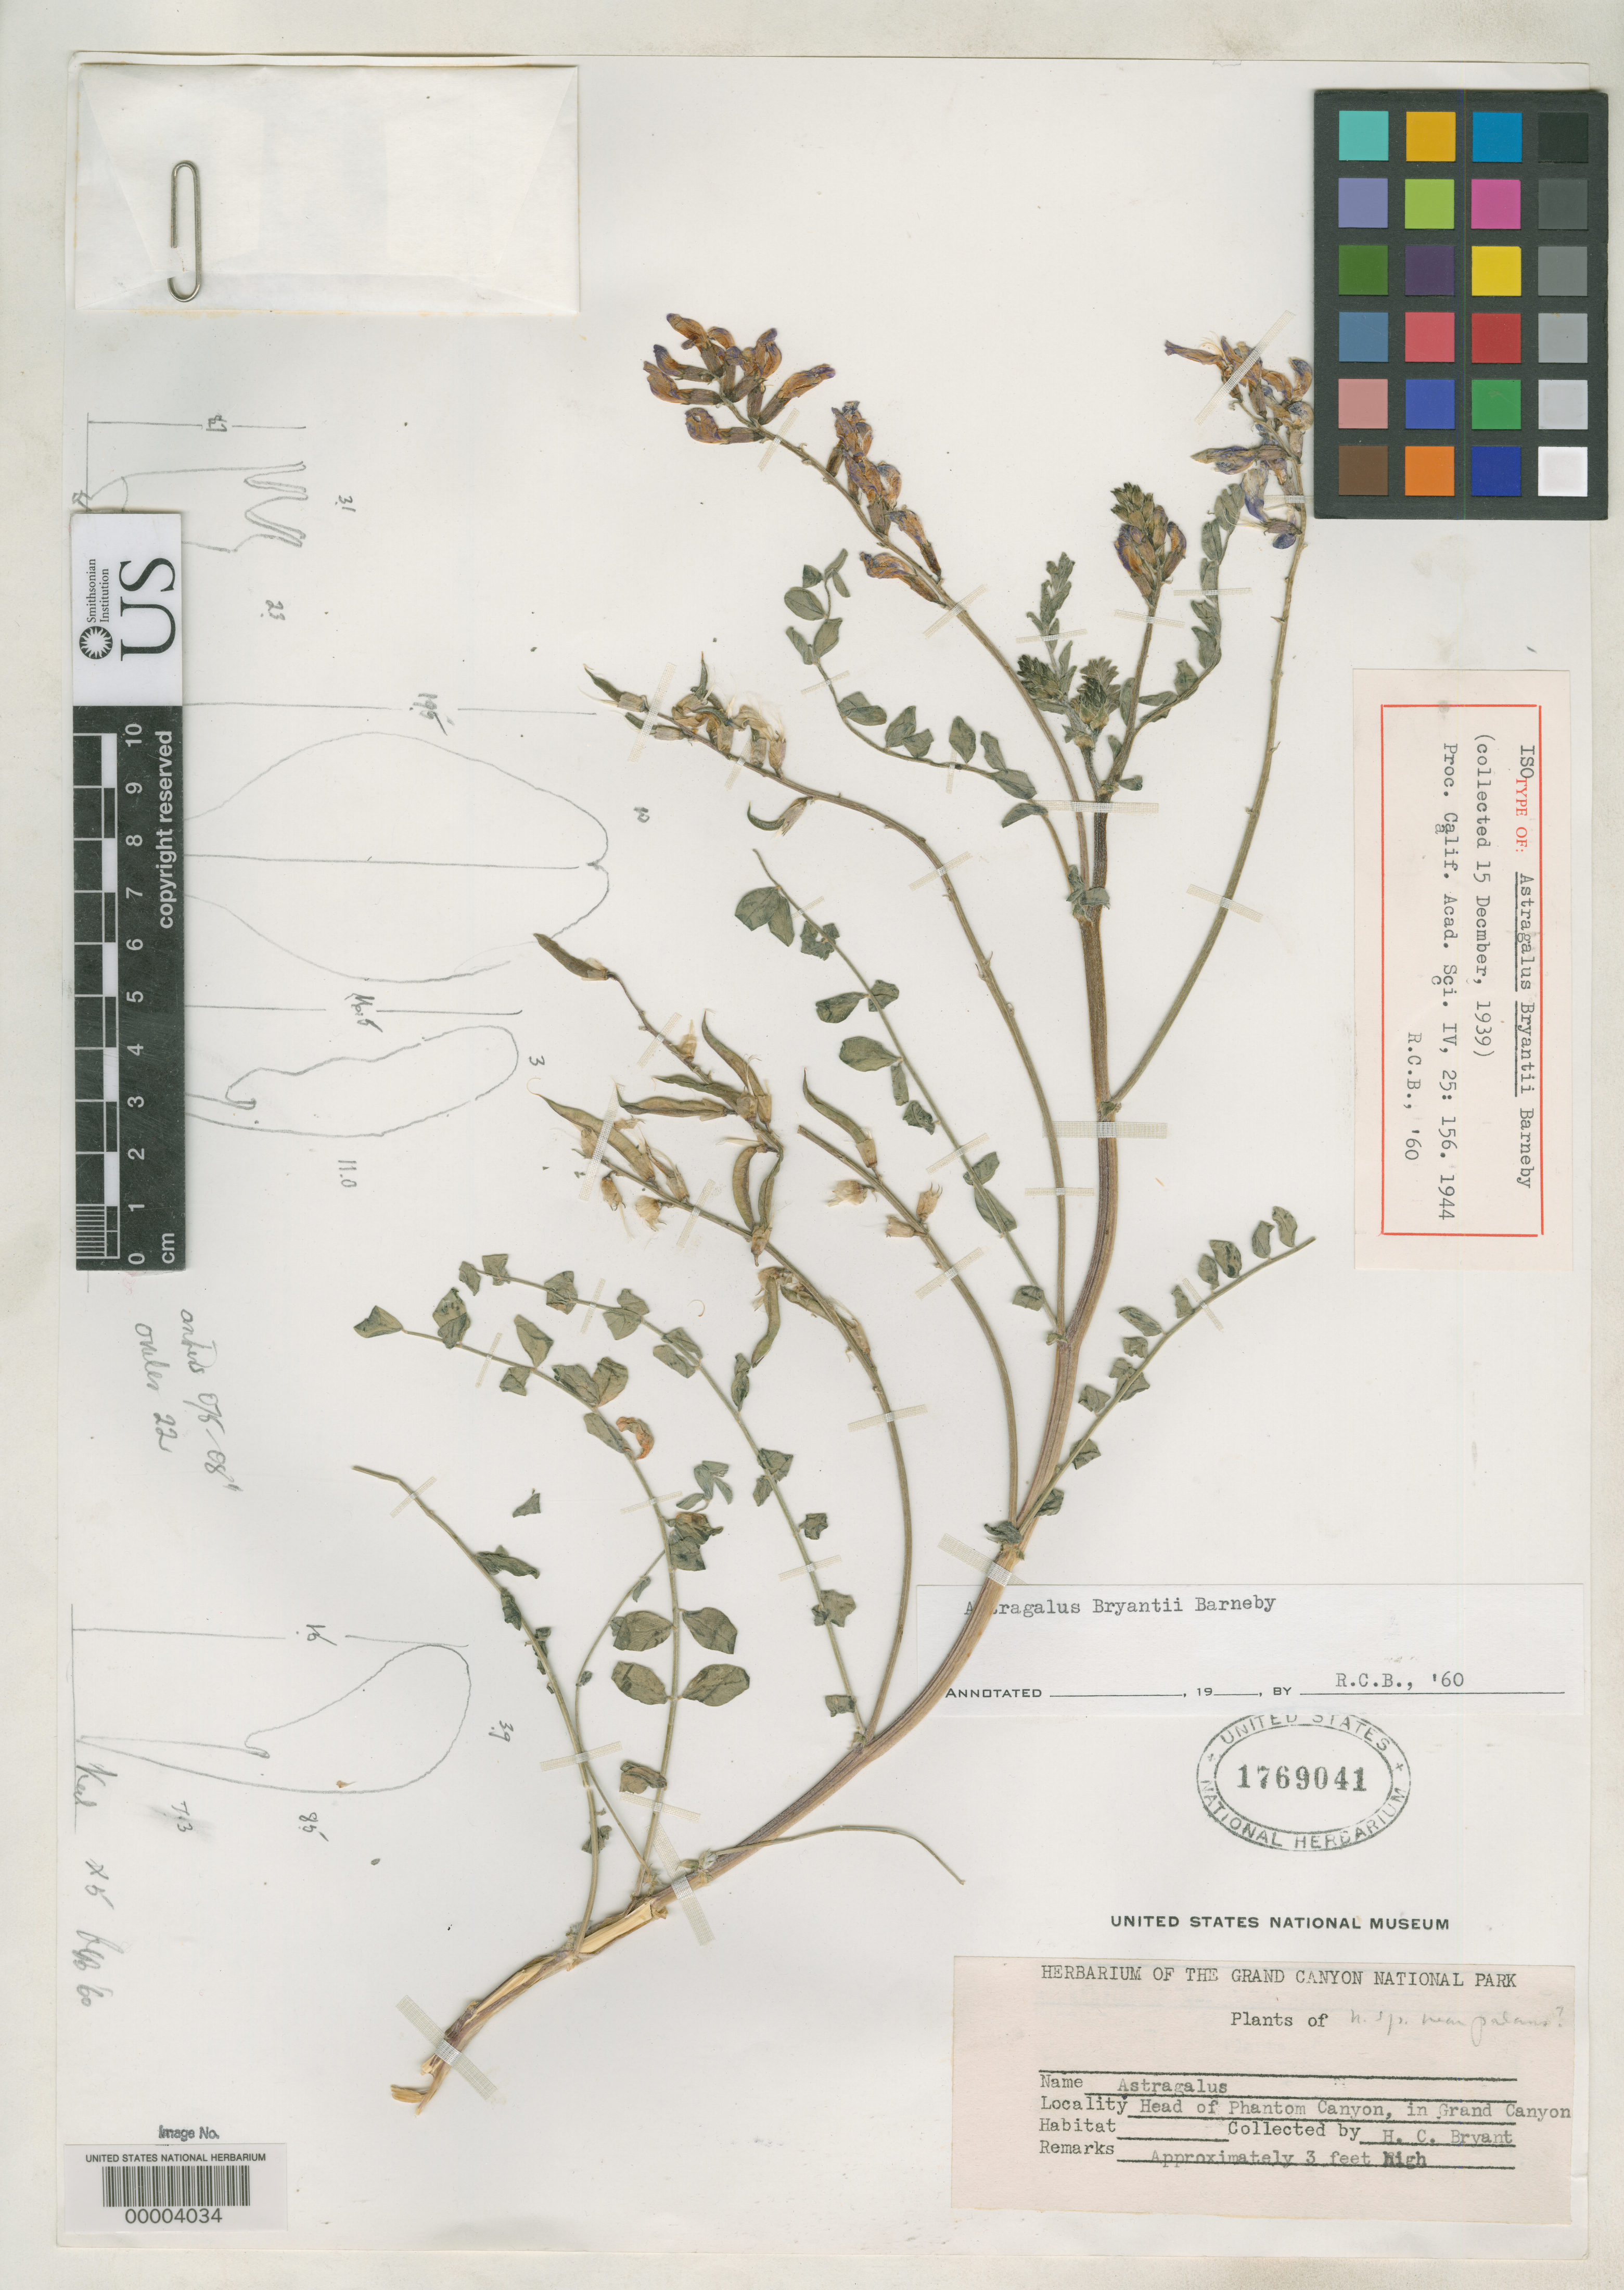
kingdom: Plantae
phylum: Tracheophyta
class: Magnoliopsida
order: Fabales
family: Fabaceae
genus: Astragalus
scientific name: Astragalus bryantii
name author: Barneby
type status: Isotype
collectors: H. Bryant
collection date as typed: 15 Dec 1939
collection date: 1939-12-15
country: United States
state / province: Arizona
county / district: Coconino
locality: Head of Phantom Canyon, Grand Canyon.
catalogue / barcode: US 1769041